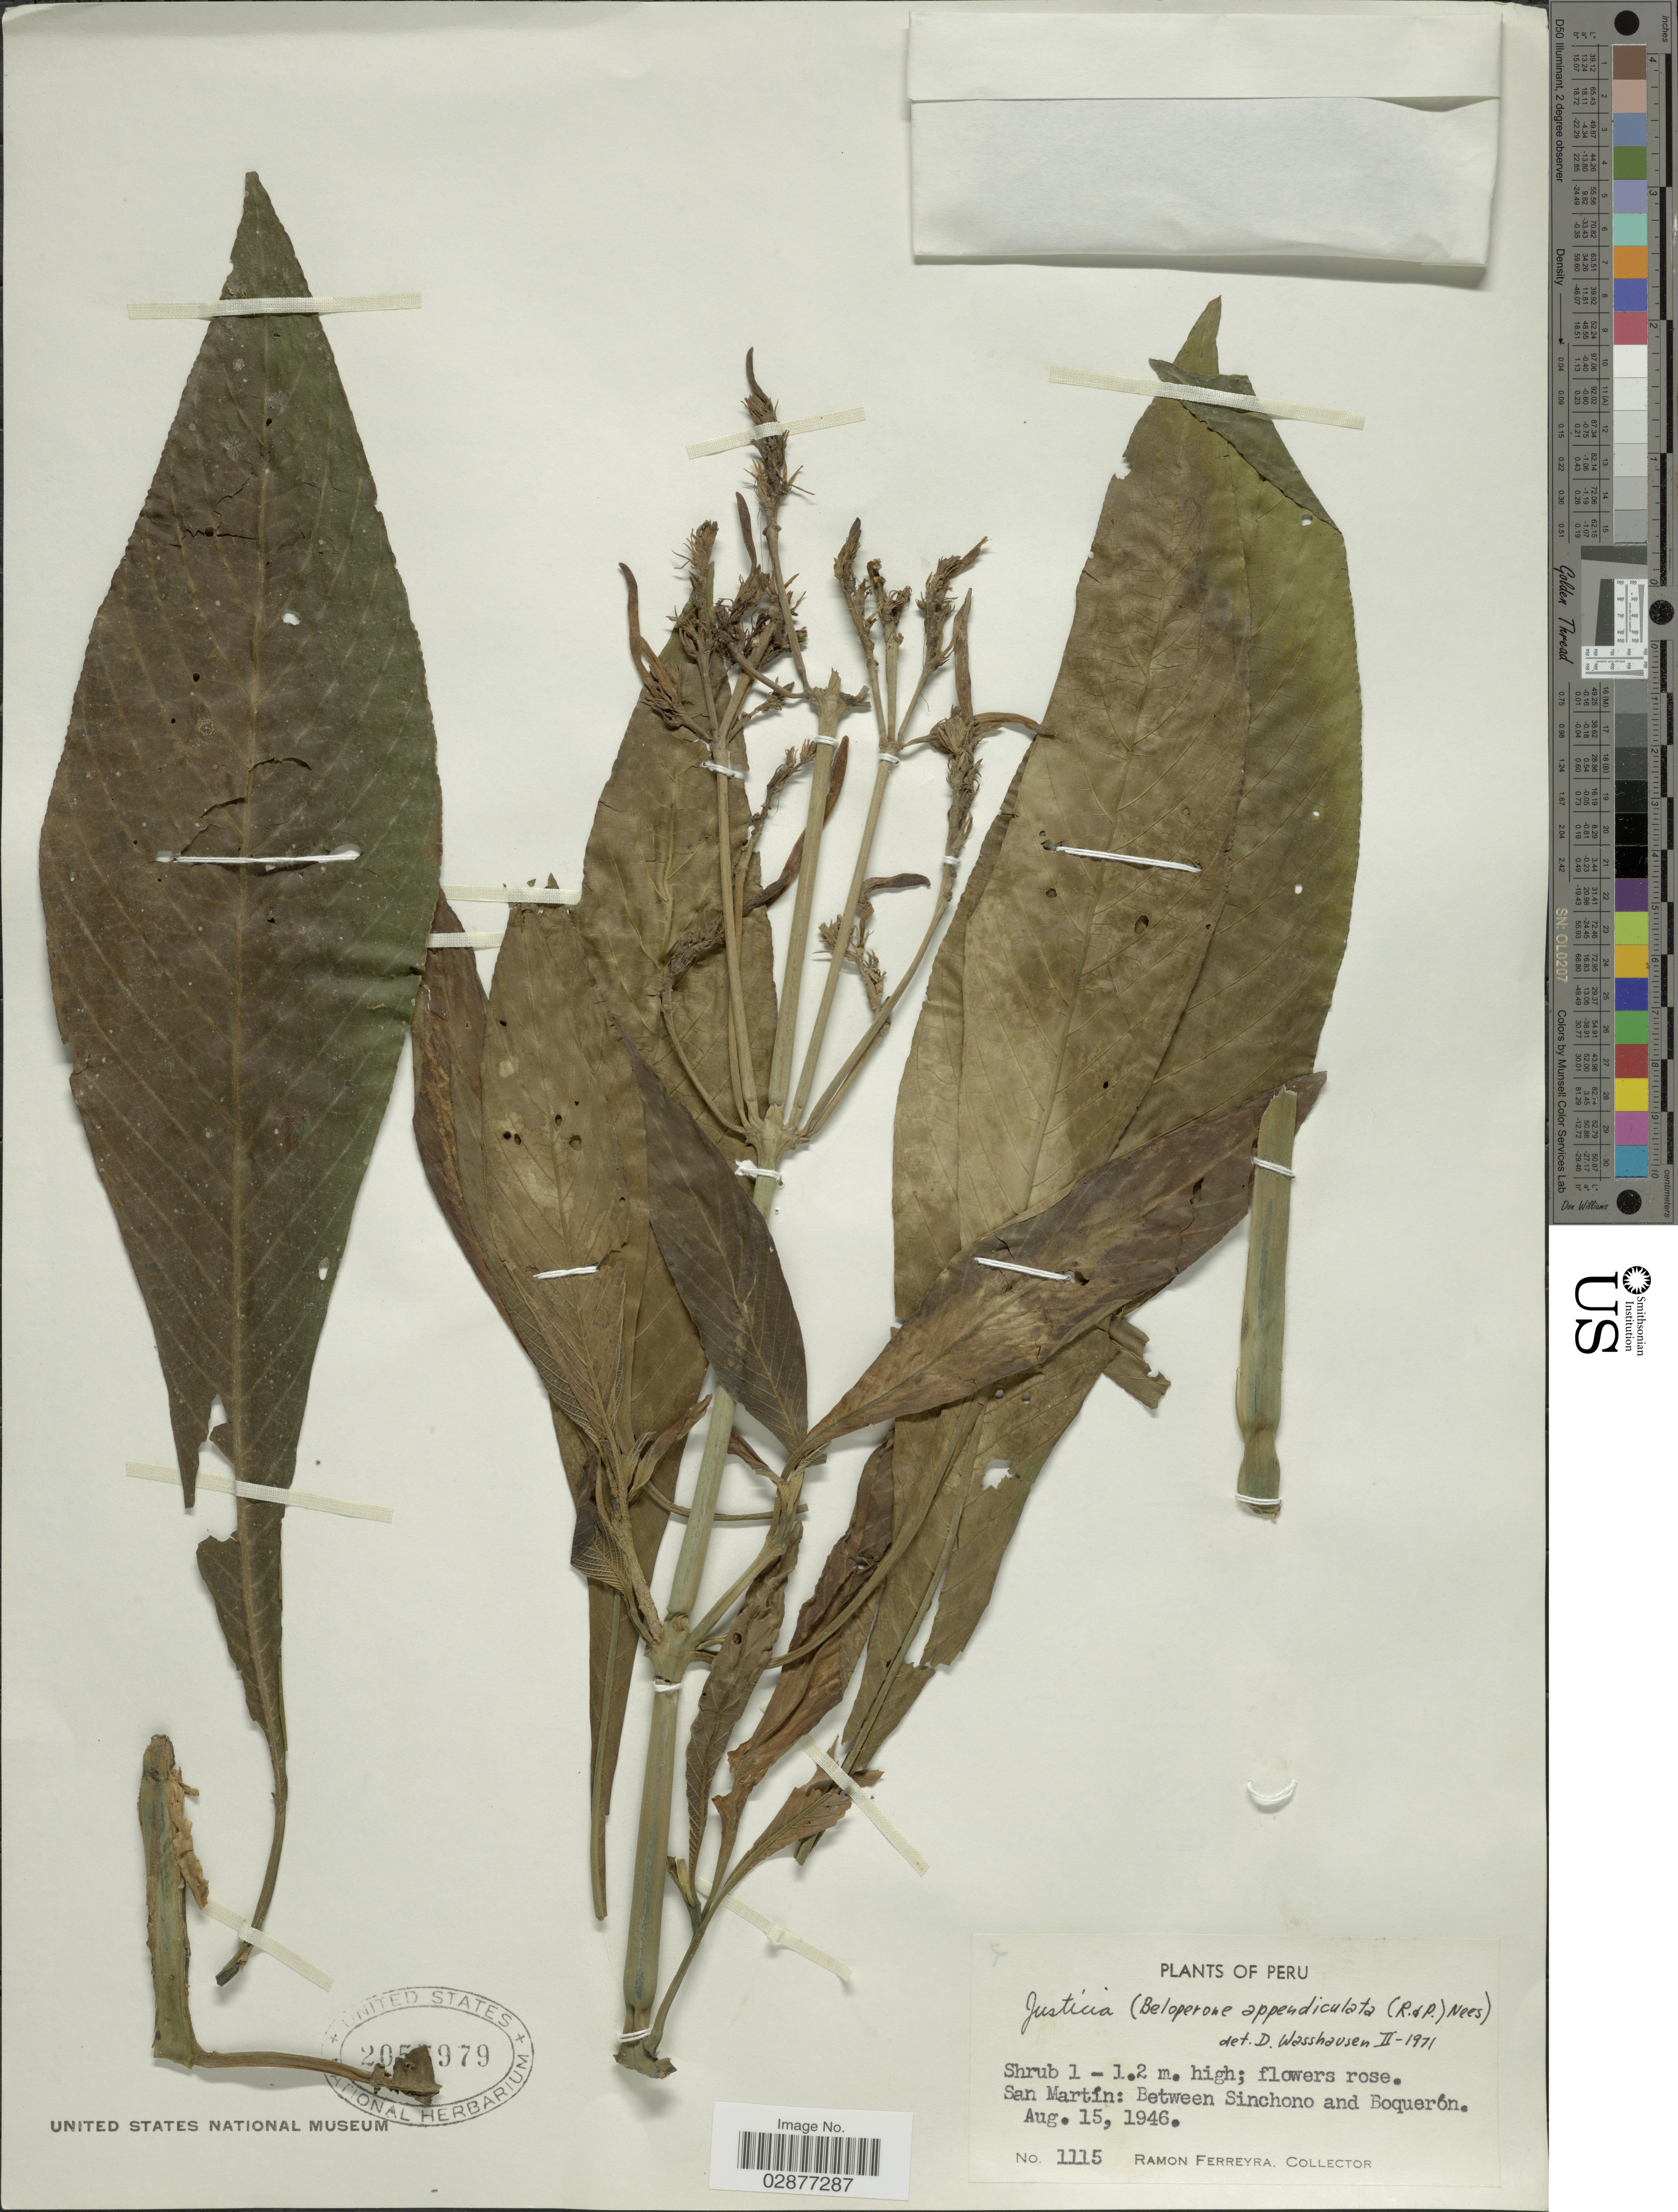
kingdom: Plantae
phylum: Tracheophyta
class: Magnoliopsida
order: Lamiales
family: Acanthaceae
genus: Justicia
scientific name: Justicia appendiculata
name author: (Ruiz & Pav.) Vahl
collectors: R. A. Ferreyra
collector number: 1115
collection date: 1946-08-15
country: Peru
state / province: San Martín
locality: Between Sinchono and Boquerón.